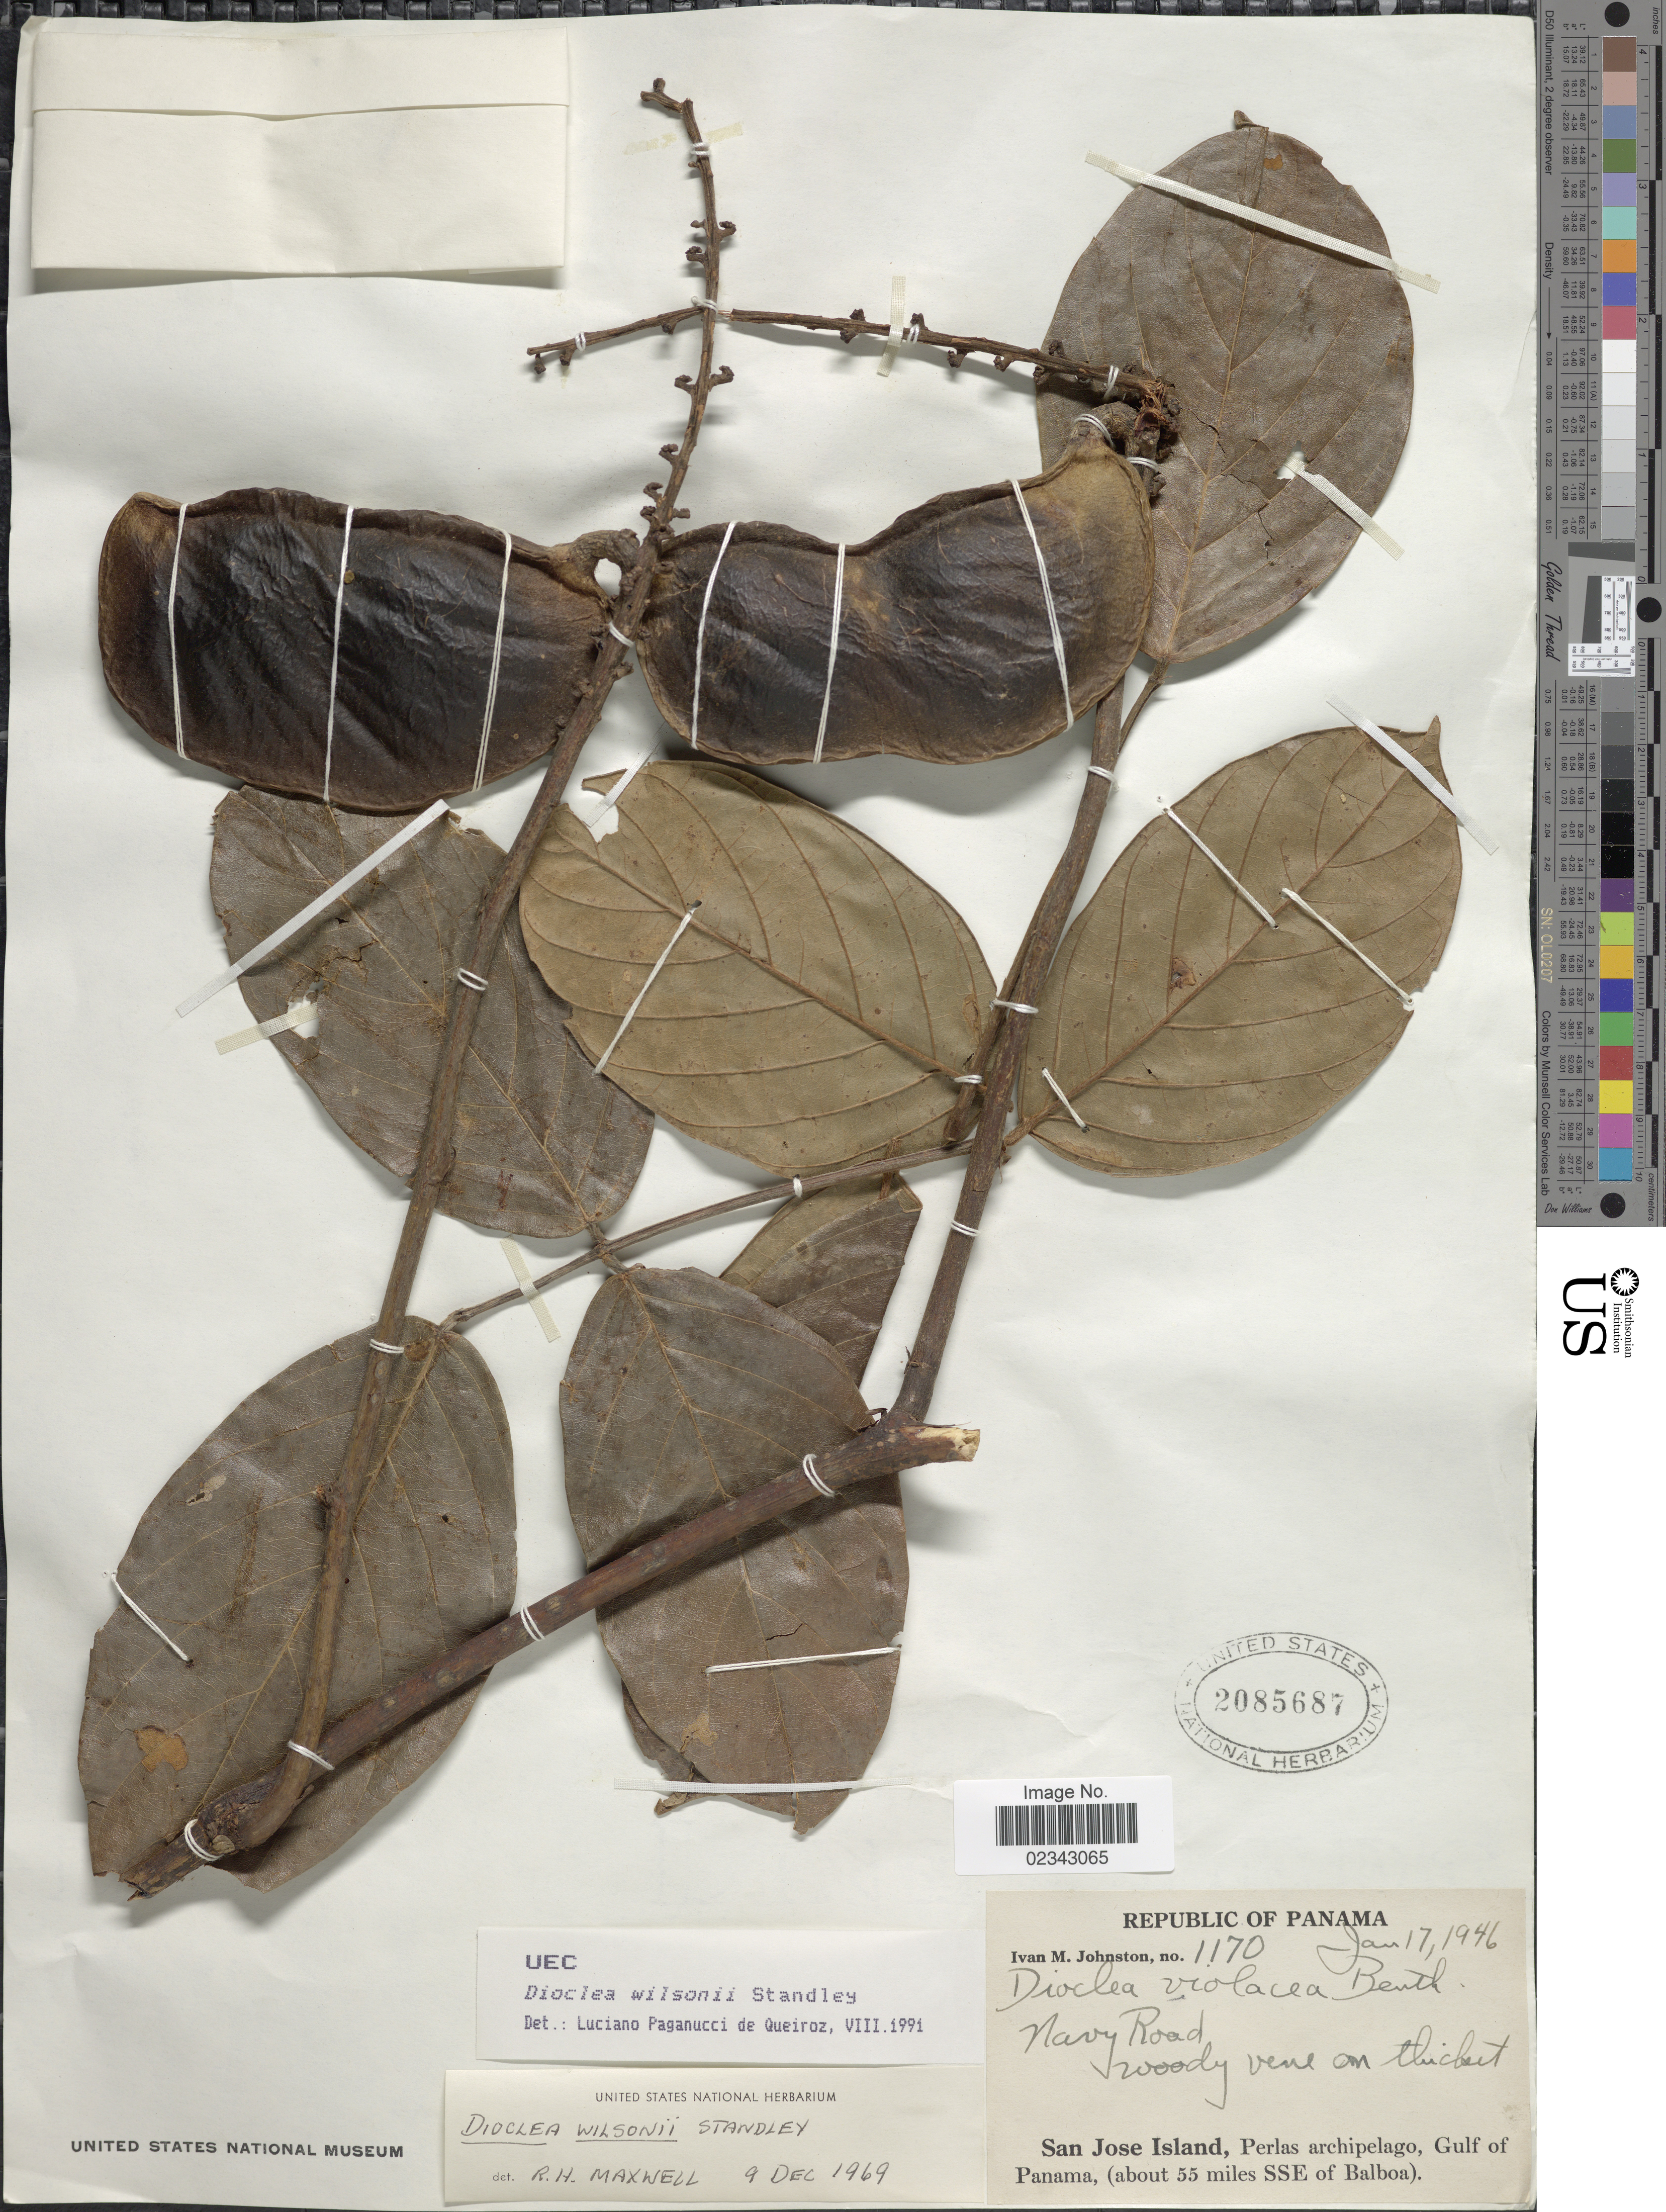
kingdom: Plantae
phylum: Tracheophyta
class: Magnoliopsida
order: Fabales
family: Fabaceae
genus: Macropsychanthus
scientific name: Macropsychanthus wilsonii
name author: (Standl.) L.P. Queiroz & Snak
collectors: I.M. Johnston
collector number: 1170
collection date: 1946-01-17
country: Panama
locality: San Jose Island, Perlas Archipelago, Gulf of Panama, (about 55 miles SSE of Balboa)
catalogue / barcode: US 2085687